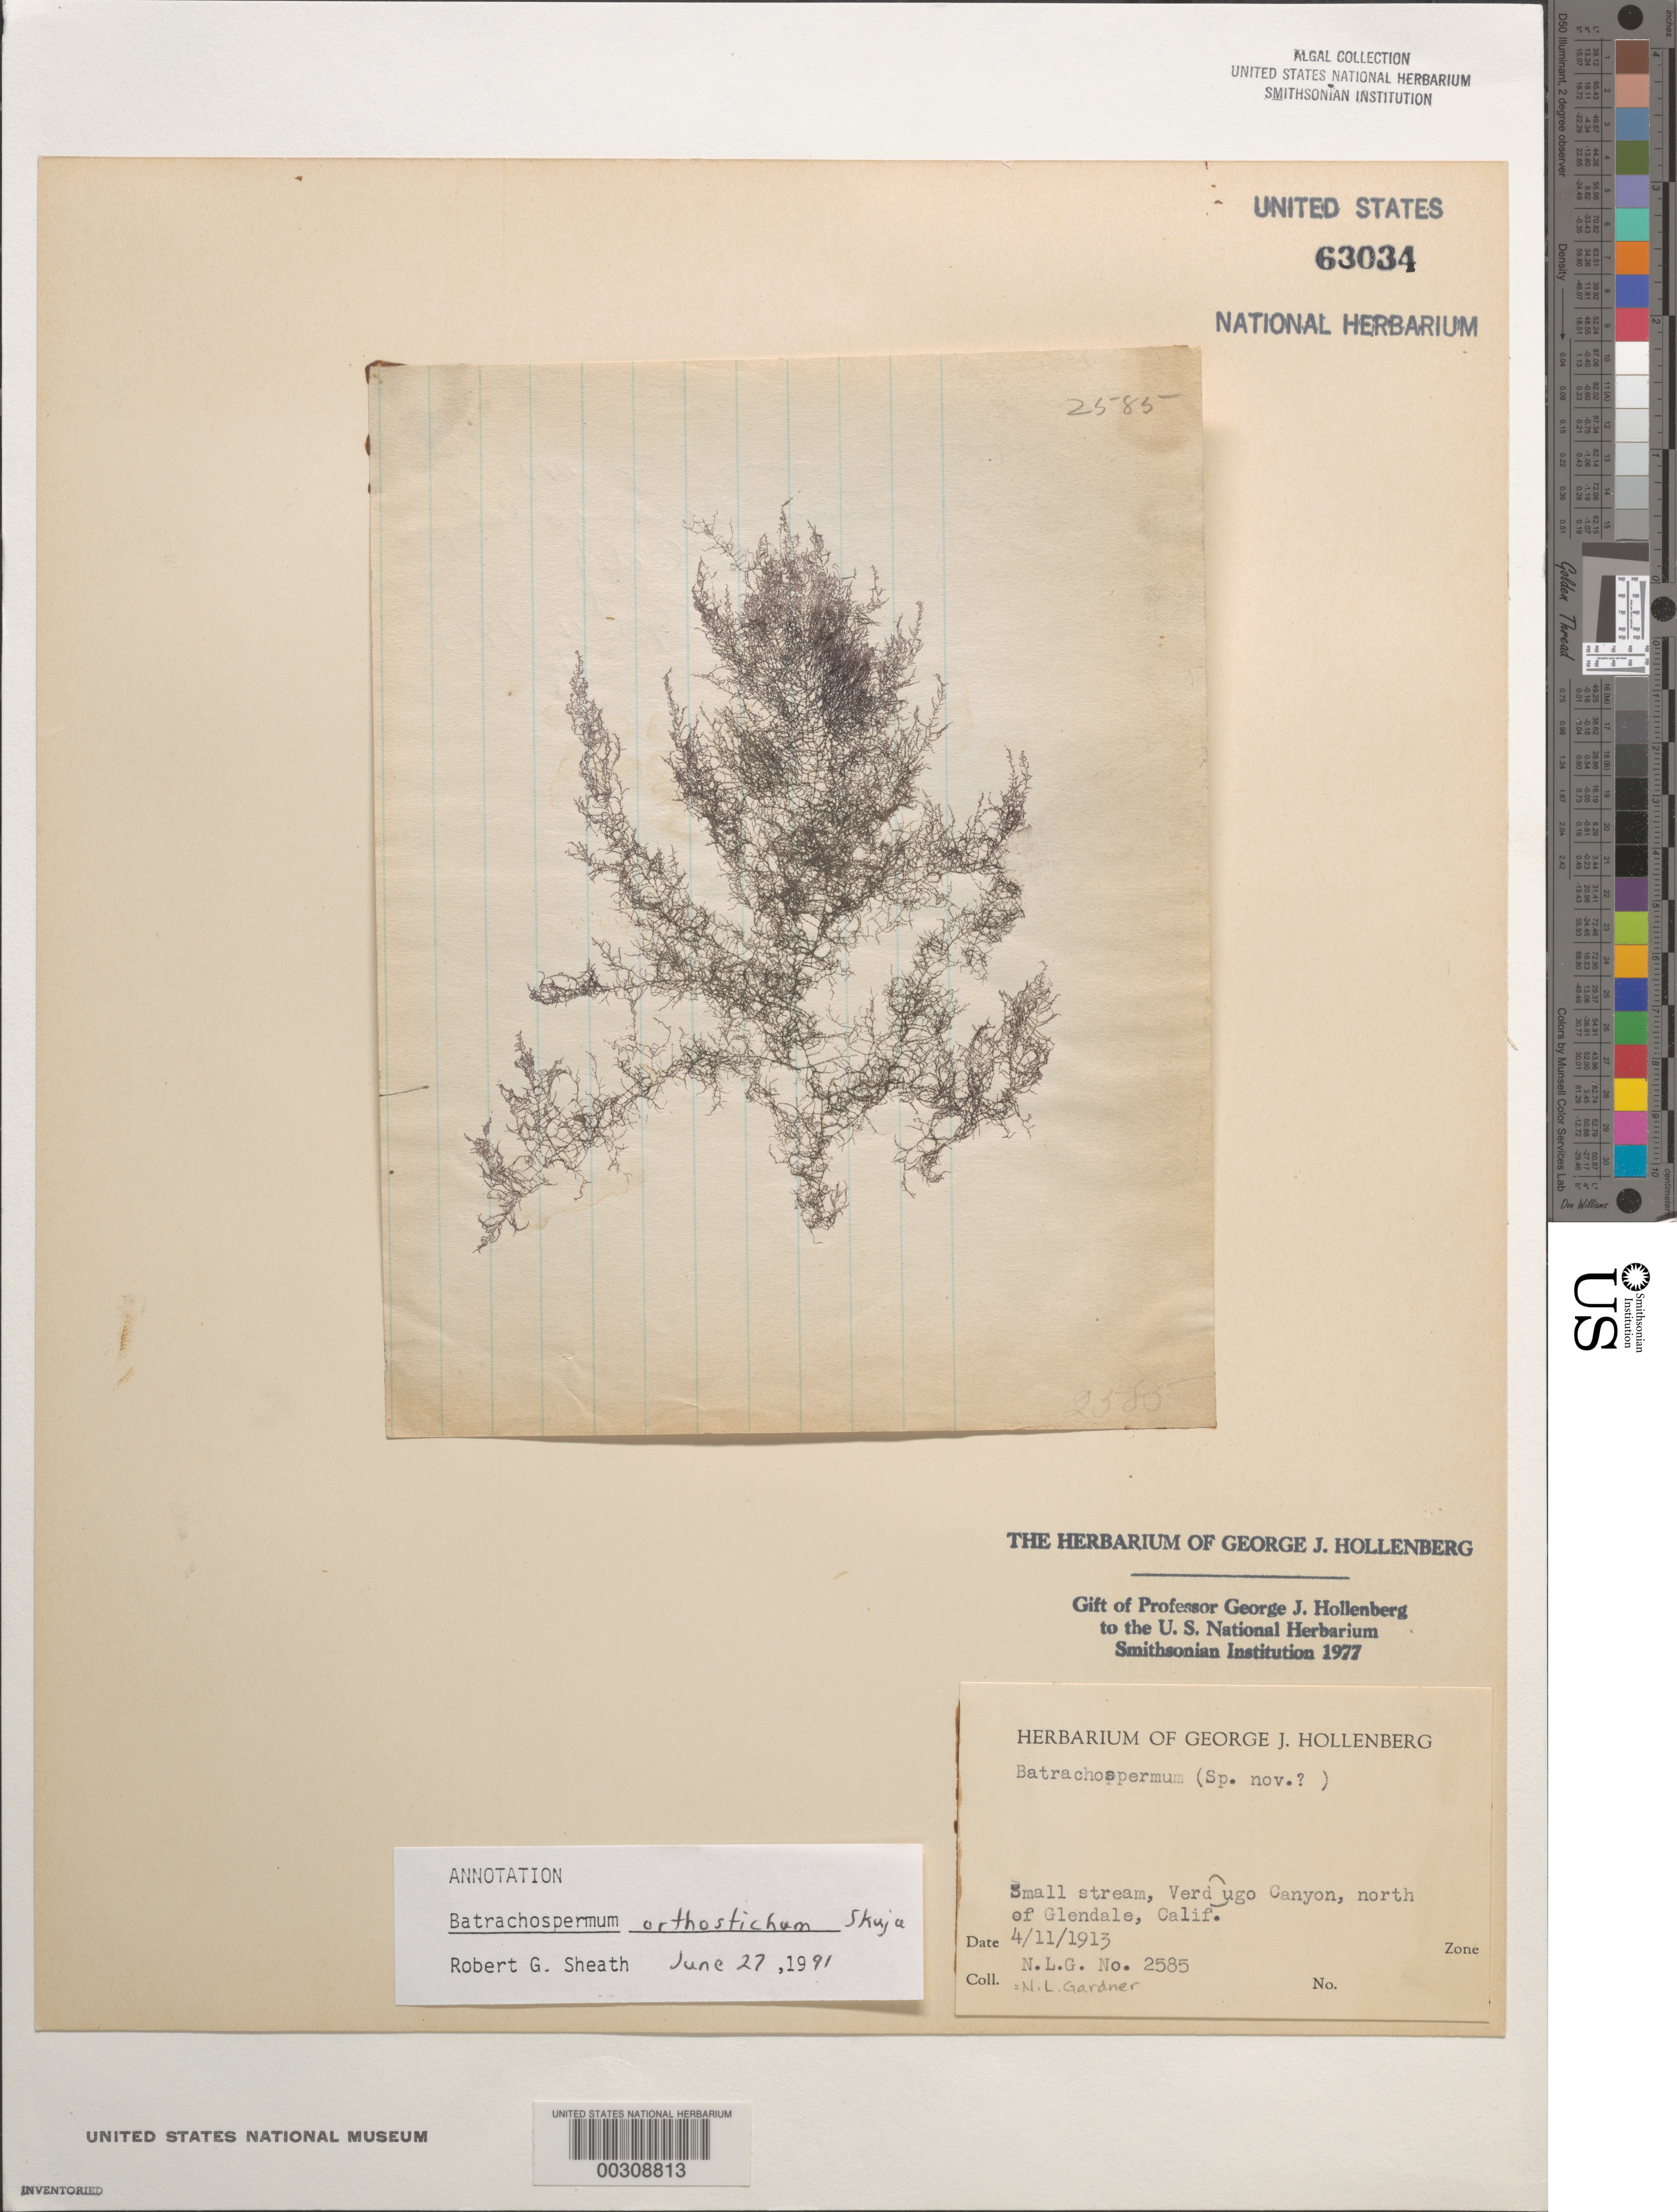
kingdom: Plantae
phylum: Rhodophyta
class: Florideophyceae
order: Batrachospermales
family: Batrachospermaceae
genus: Paludicola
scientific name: Paludicola orthosticha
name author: (Skuja) Necchi & M.L. Vis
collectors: N. Gardner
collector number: NLG 2585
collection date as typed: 11 Apr 1913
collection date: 1913-04-11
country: United States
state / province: California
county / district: Los Angeles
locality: Verdugo Canyon, small stream, north of Glendale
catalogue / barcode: US 63034